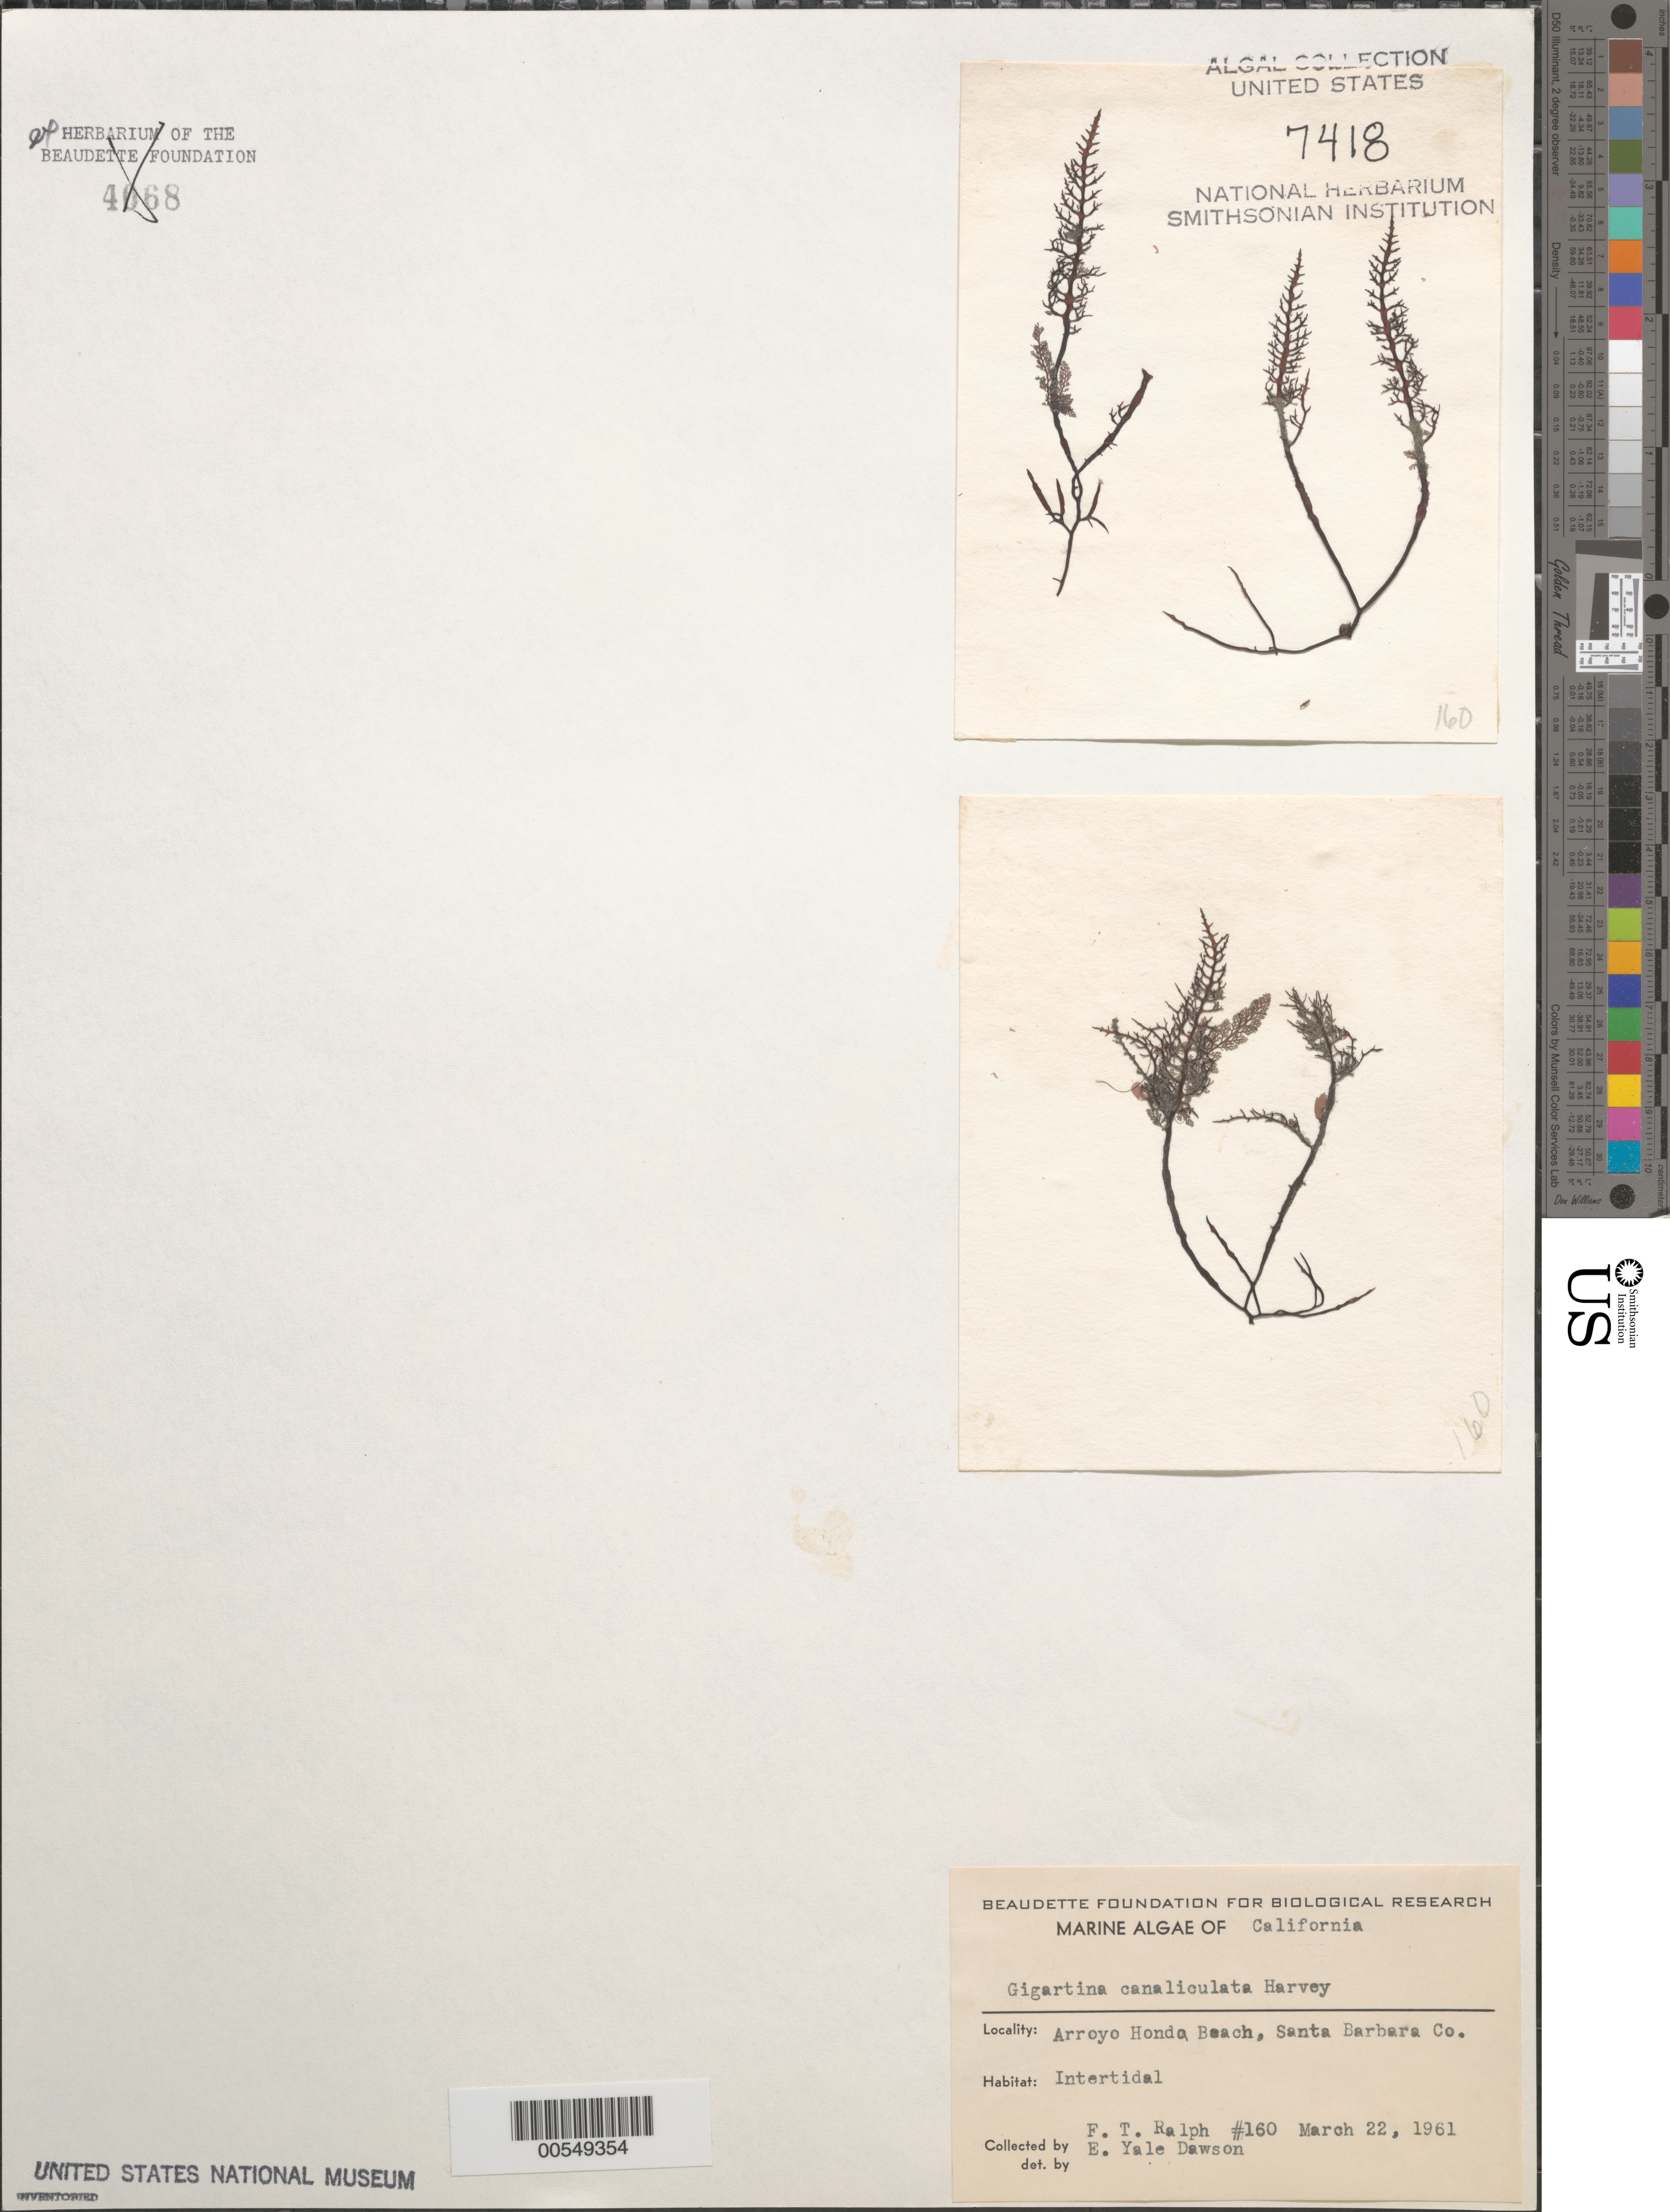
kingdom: Plantae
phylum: Rhodophyta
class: Florideophyceae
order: Gigartinales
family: Gigartinaceae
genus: Chondracanthus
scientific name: Chondracanthus canaliculatus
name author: (Harv.) Guiry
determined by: Algae name updating Project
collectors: F. Ralph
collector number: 160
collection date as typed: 22 Mar 1961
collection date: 1961-03-22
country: United States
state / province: California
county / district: Santa Barbara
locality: Arroyo Honda Beach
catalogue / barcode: US 7418